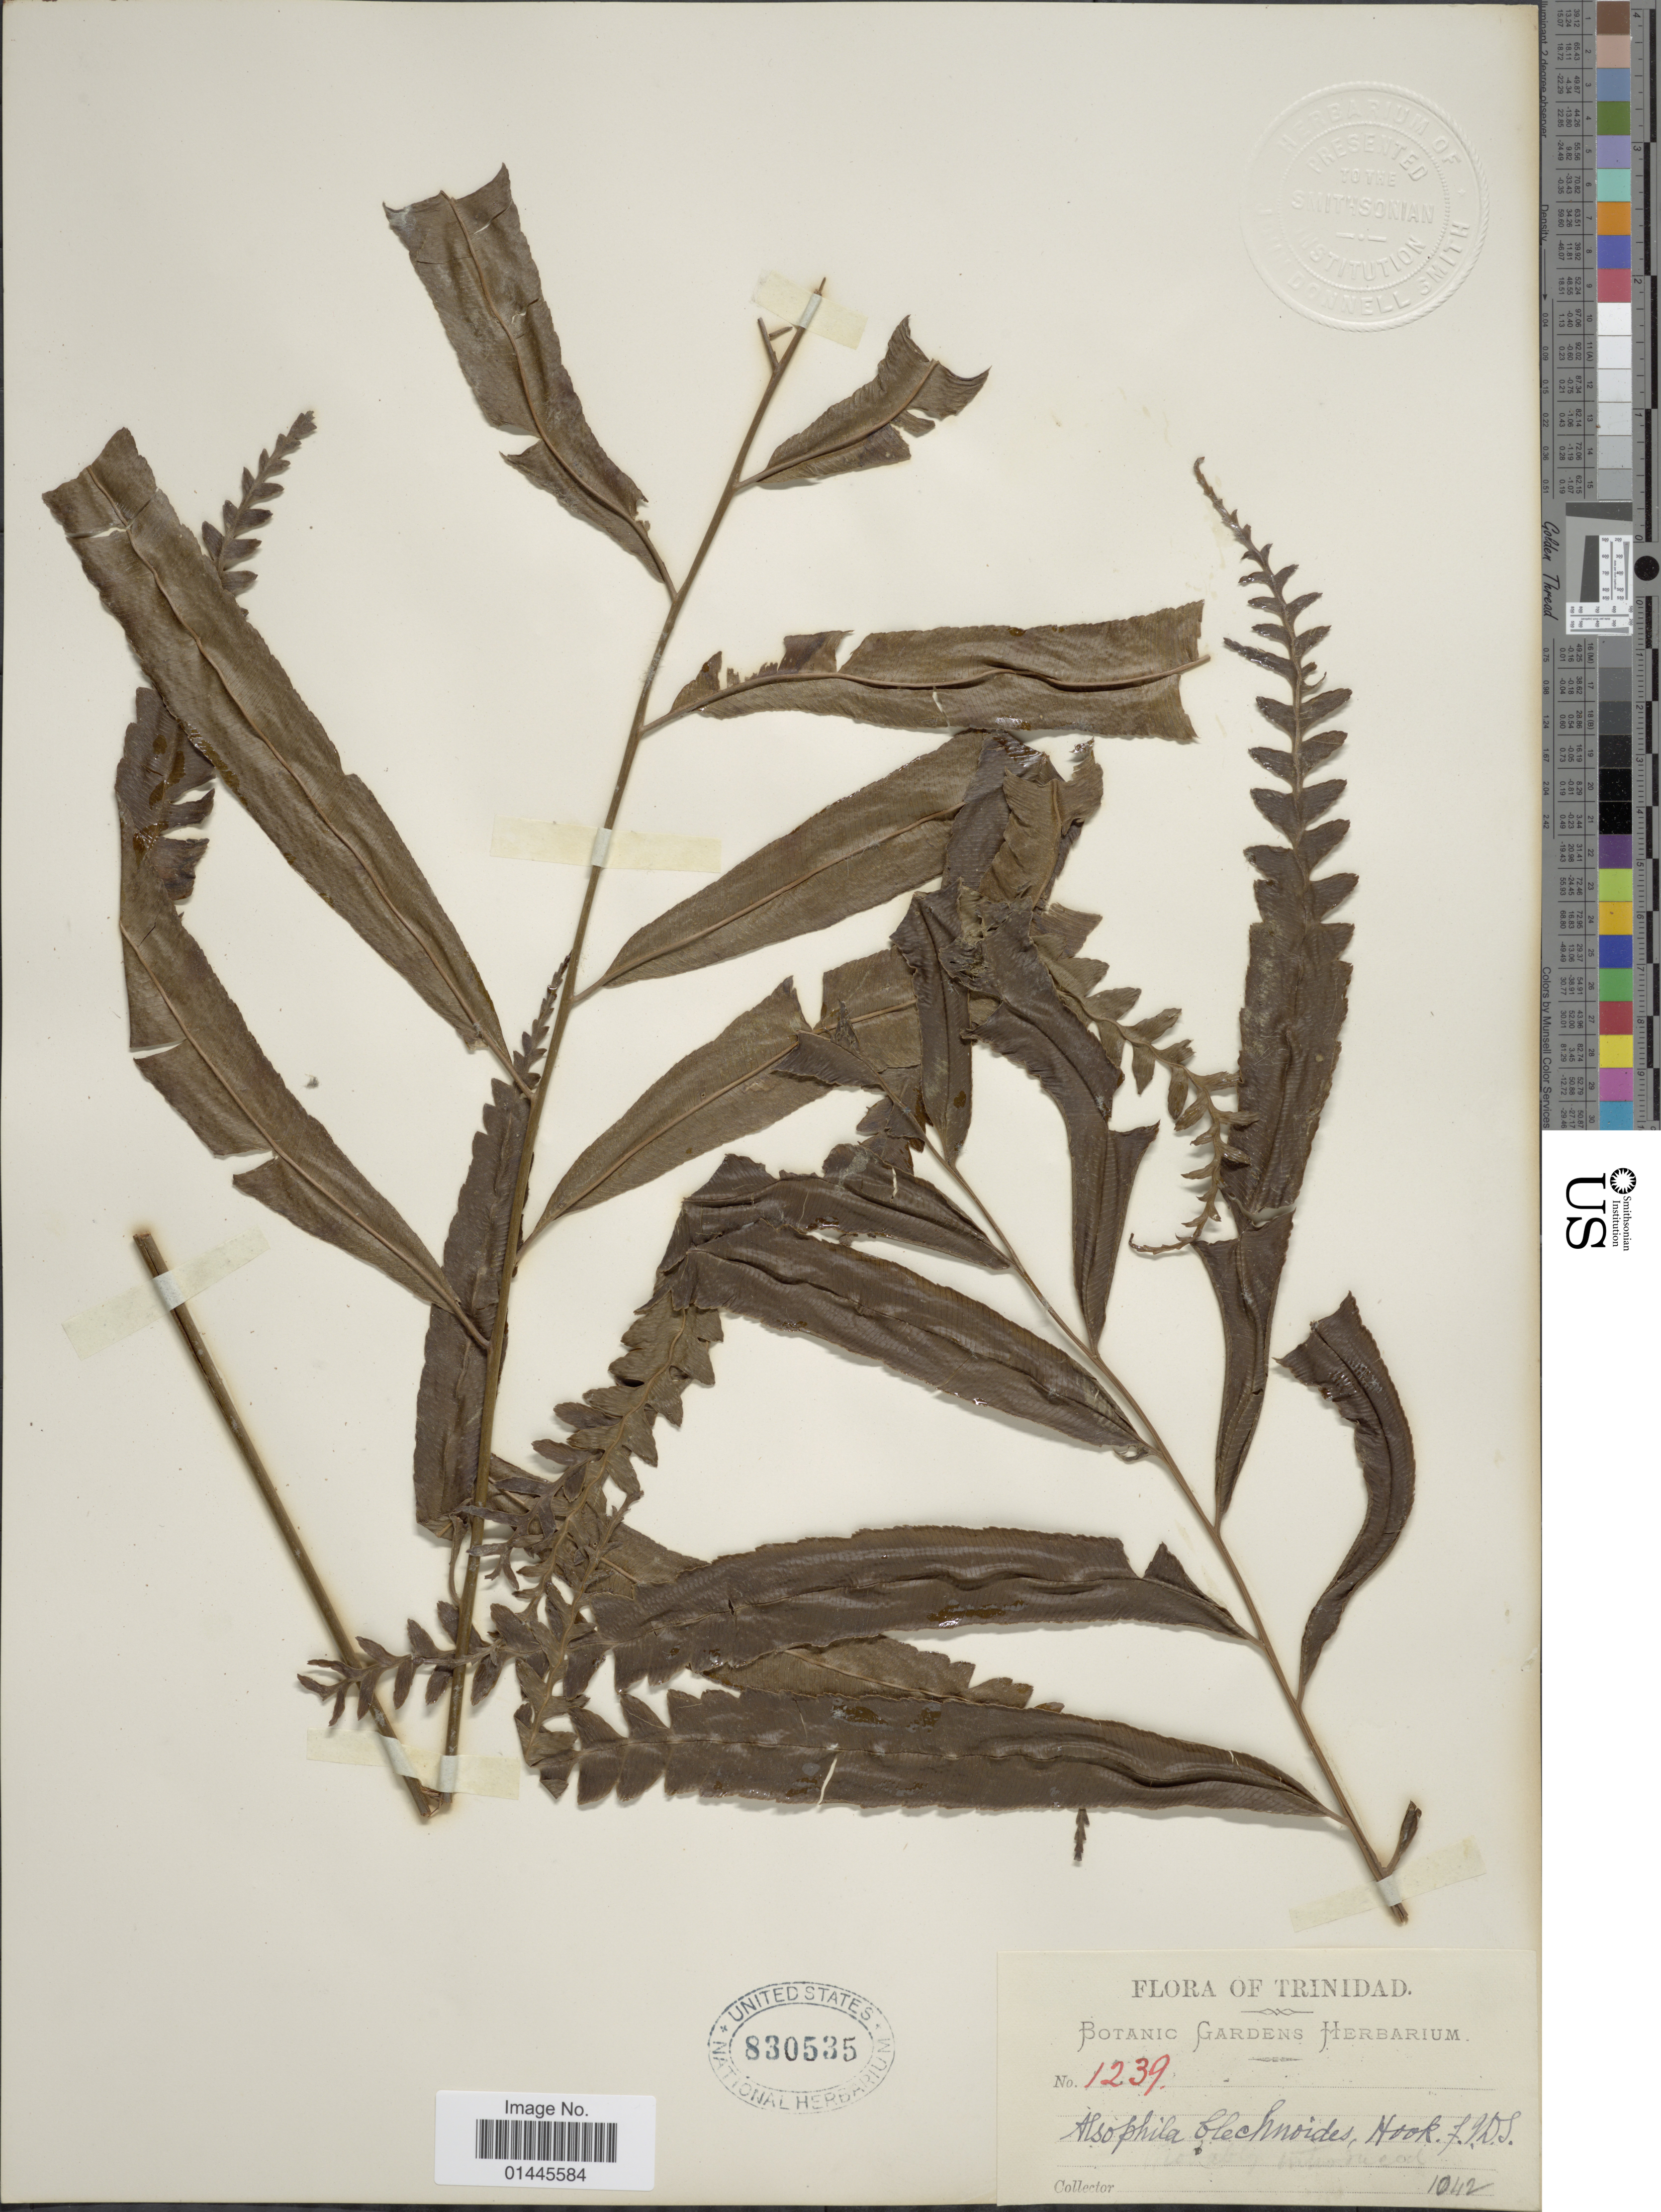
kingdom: Plantae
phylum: Tracheophyta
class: Polypodiopsida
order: Cyatheales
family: Metaxyaceae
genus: Metaxya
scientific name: Metaxya rostrata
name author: (Kunth) C. Presl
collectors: ex herb. Bot. Gard.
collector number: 1239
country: Trinidad and Tobago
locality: Trinidad.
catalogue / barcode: US 830535